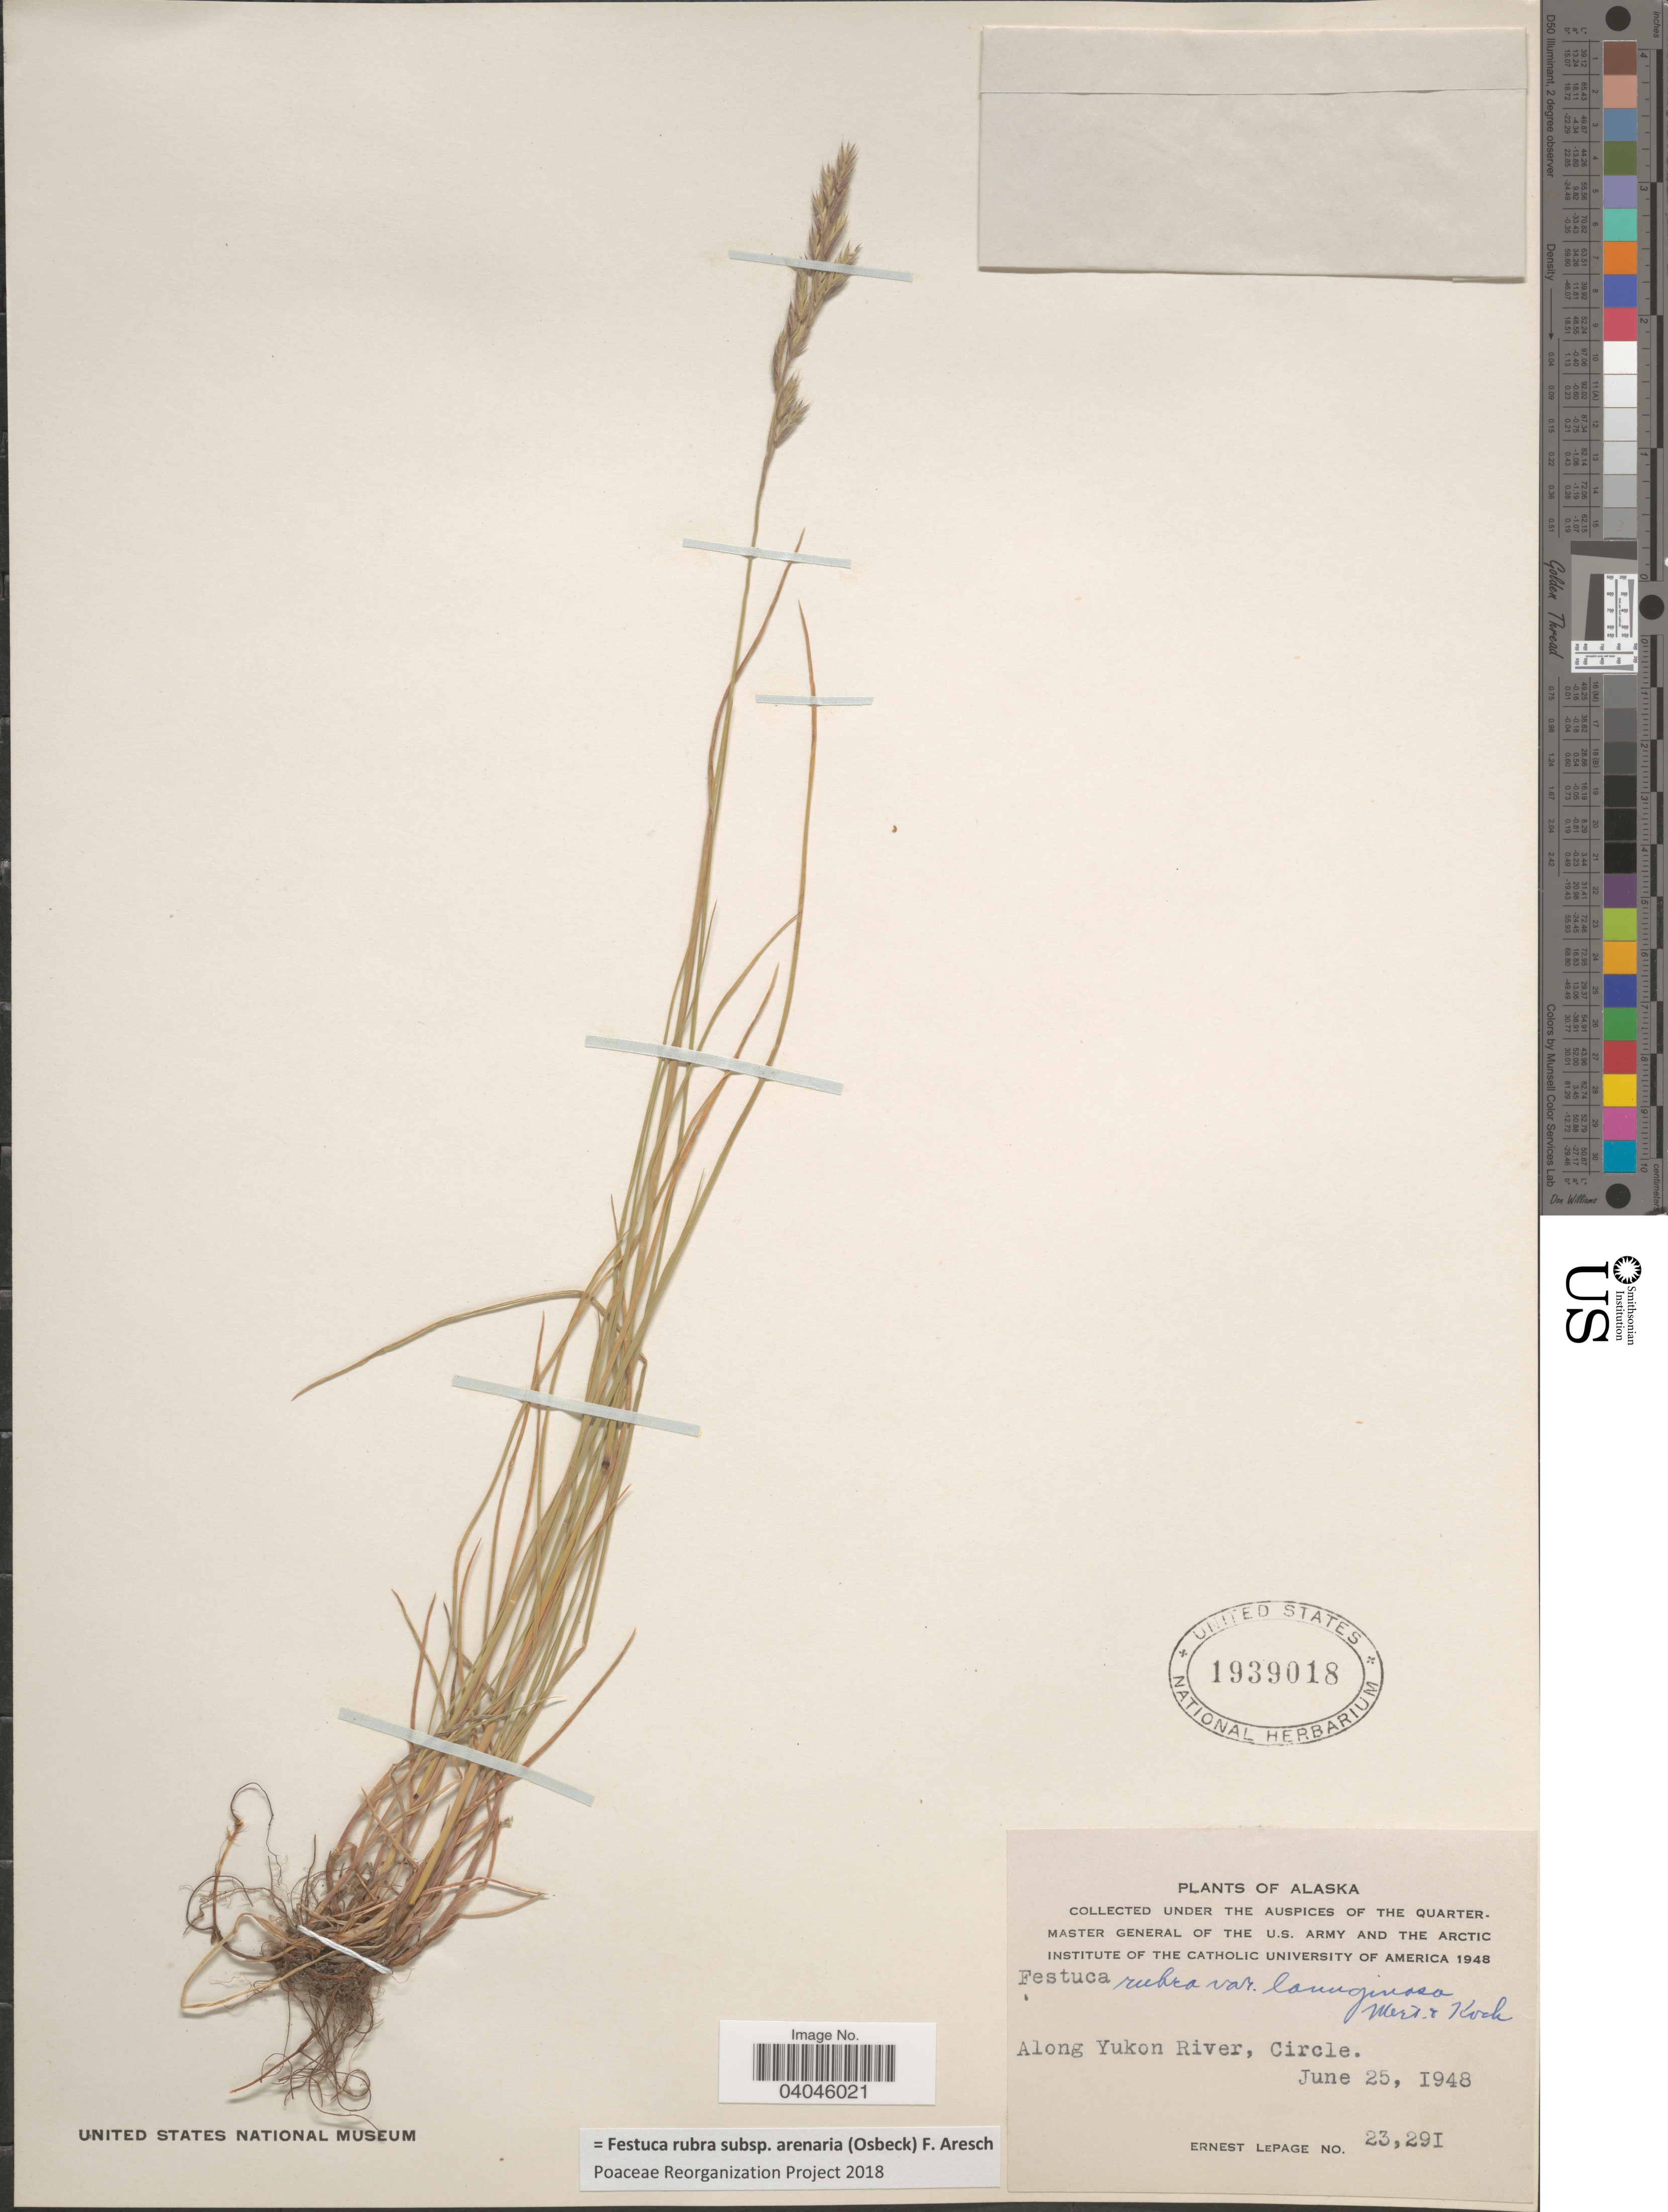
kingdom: Plantae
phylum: Tracheophyta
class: Liliopsida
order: Poales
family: Poaceae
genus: Festuca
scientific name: Festuca rubra subsp. arenaria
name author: (Osbeck) F. Aresch.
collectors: E. Lepage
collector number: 23291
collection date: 1948-06-25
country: United States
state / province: Alaska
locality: Along Yukon River, Circle.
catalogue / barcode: US 1939018